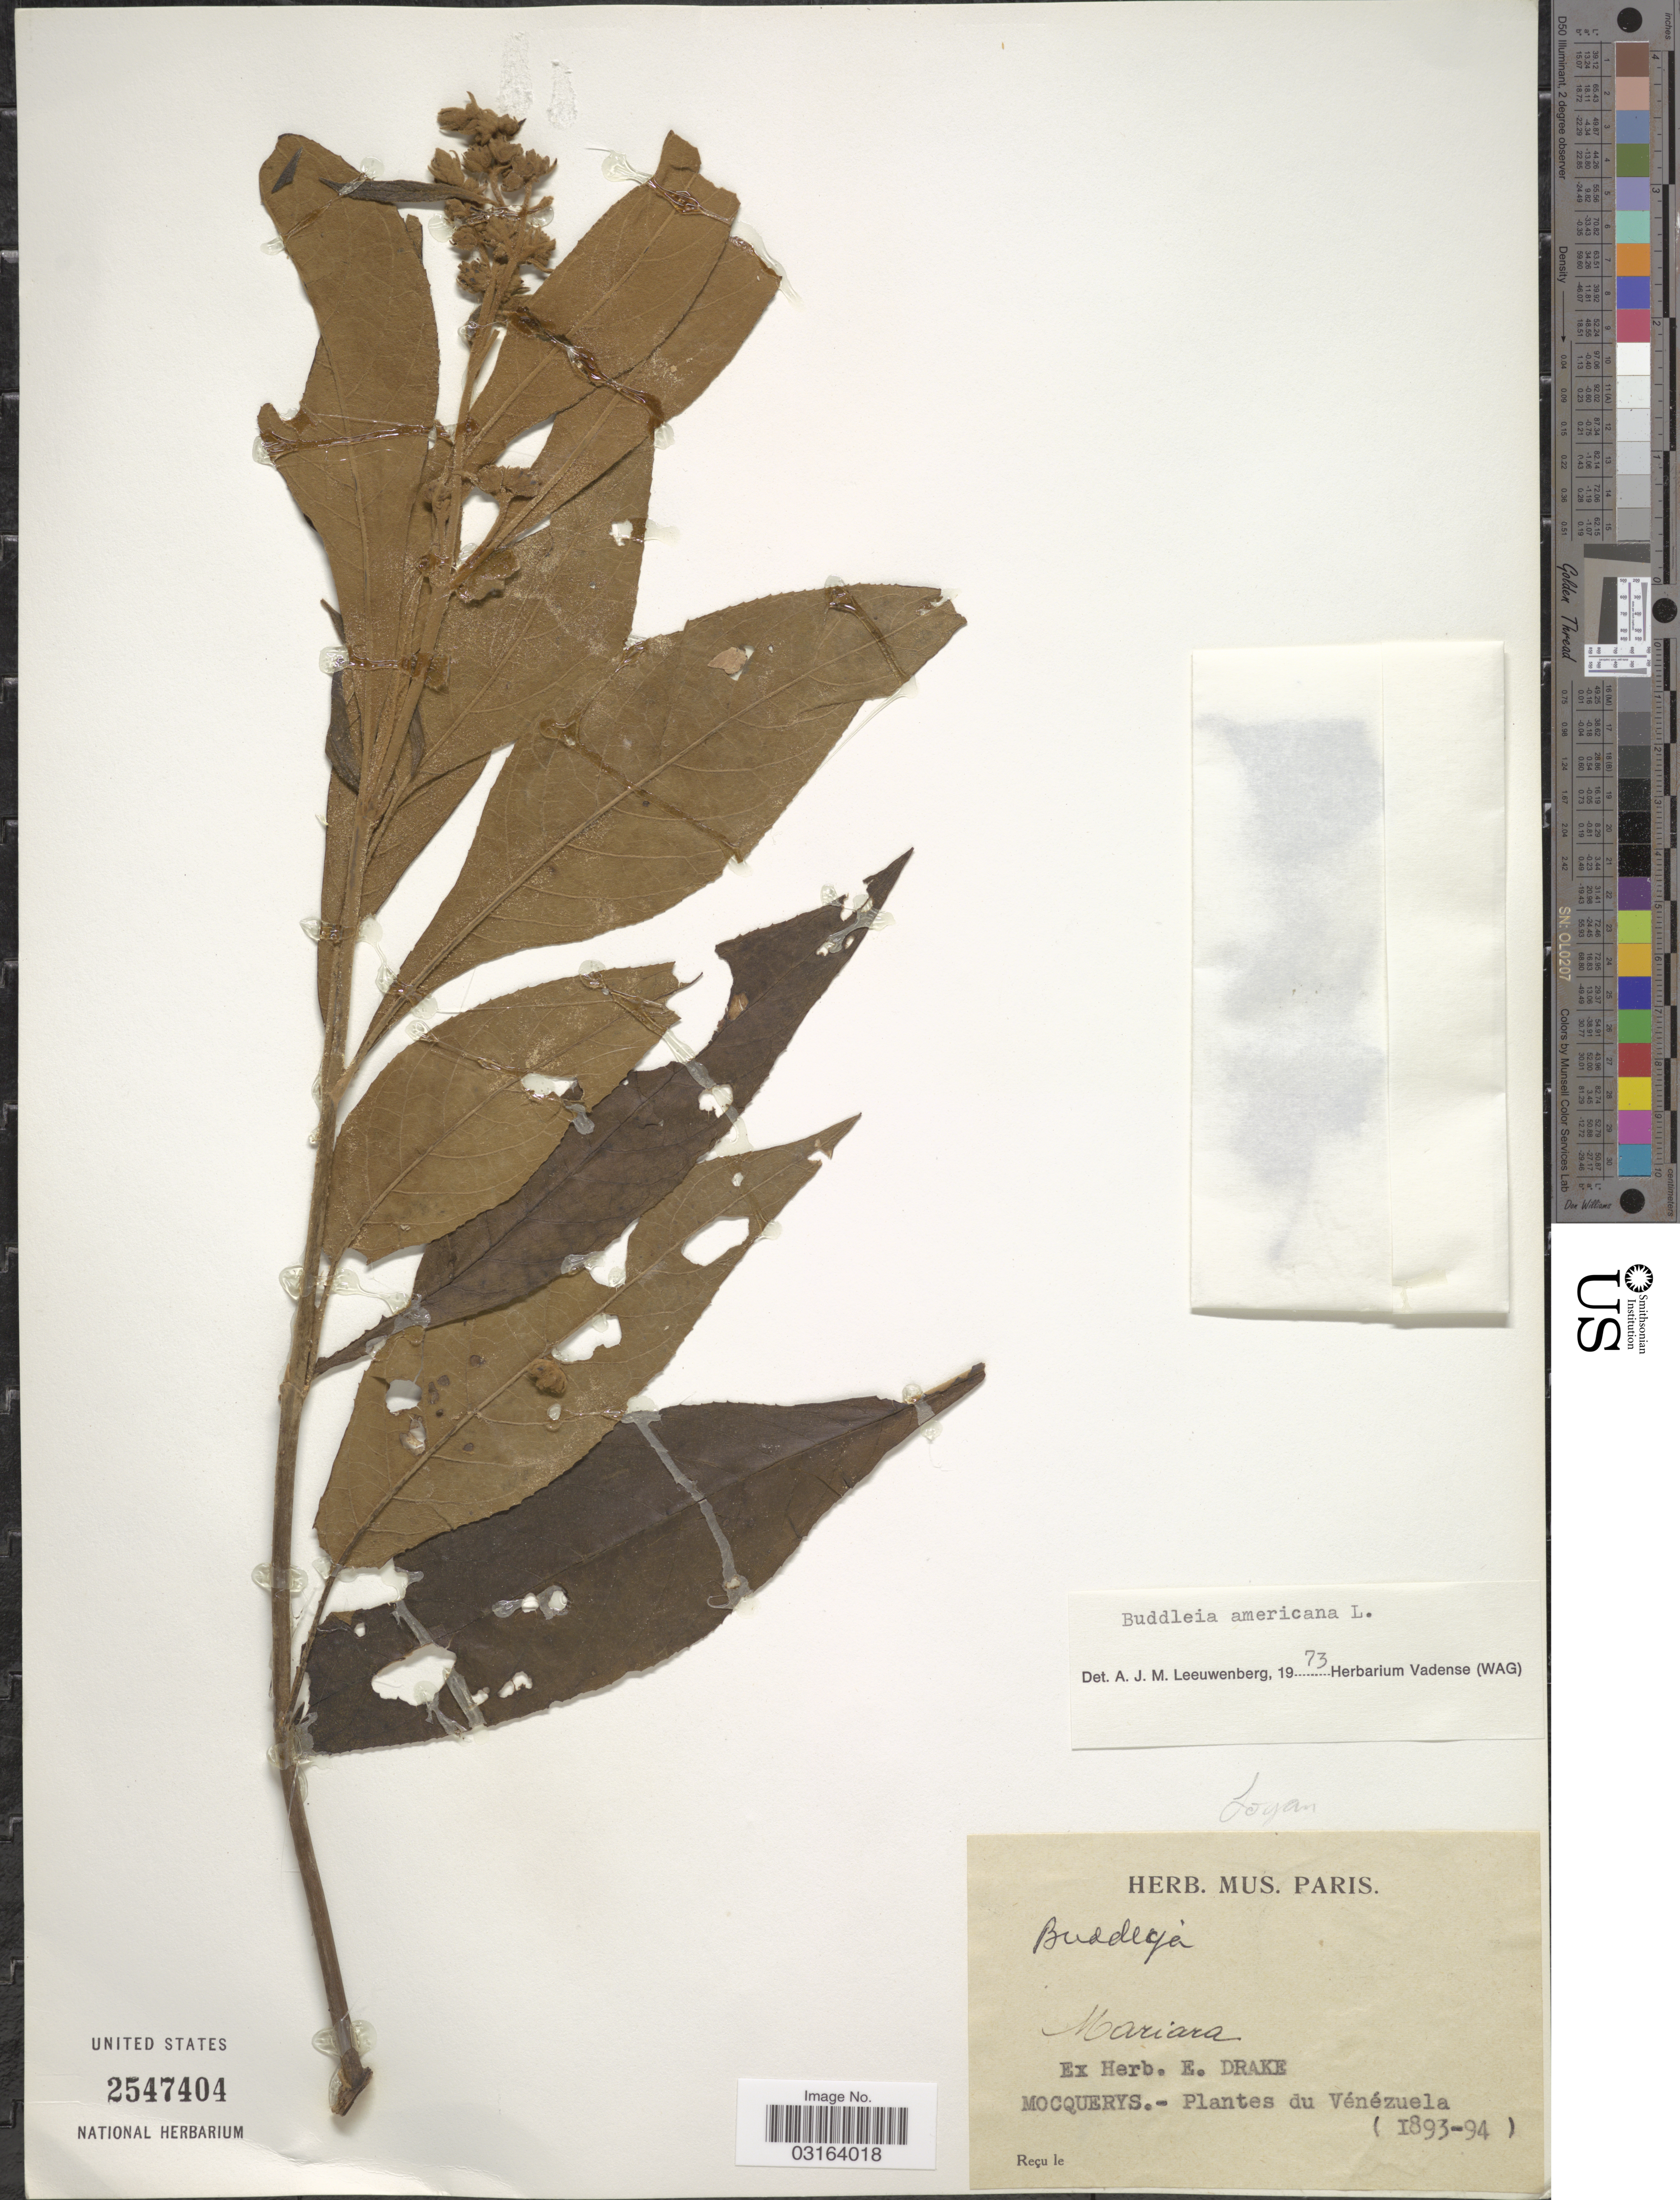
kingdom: Plantae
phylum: Tracheophyta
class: Magnoliopsida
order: Lamiales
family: Scrophulariaceae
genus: Buddleja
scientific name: Buddleja americana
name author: L.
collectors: A. Mocquerys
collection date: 1893/1894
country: Venezuela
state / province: Carabobo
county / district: Diego Ibarra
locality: Mariara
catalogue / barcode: US 2547404